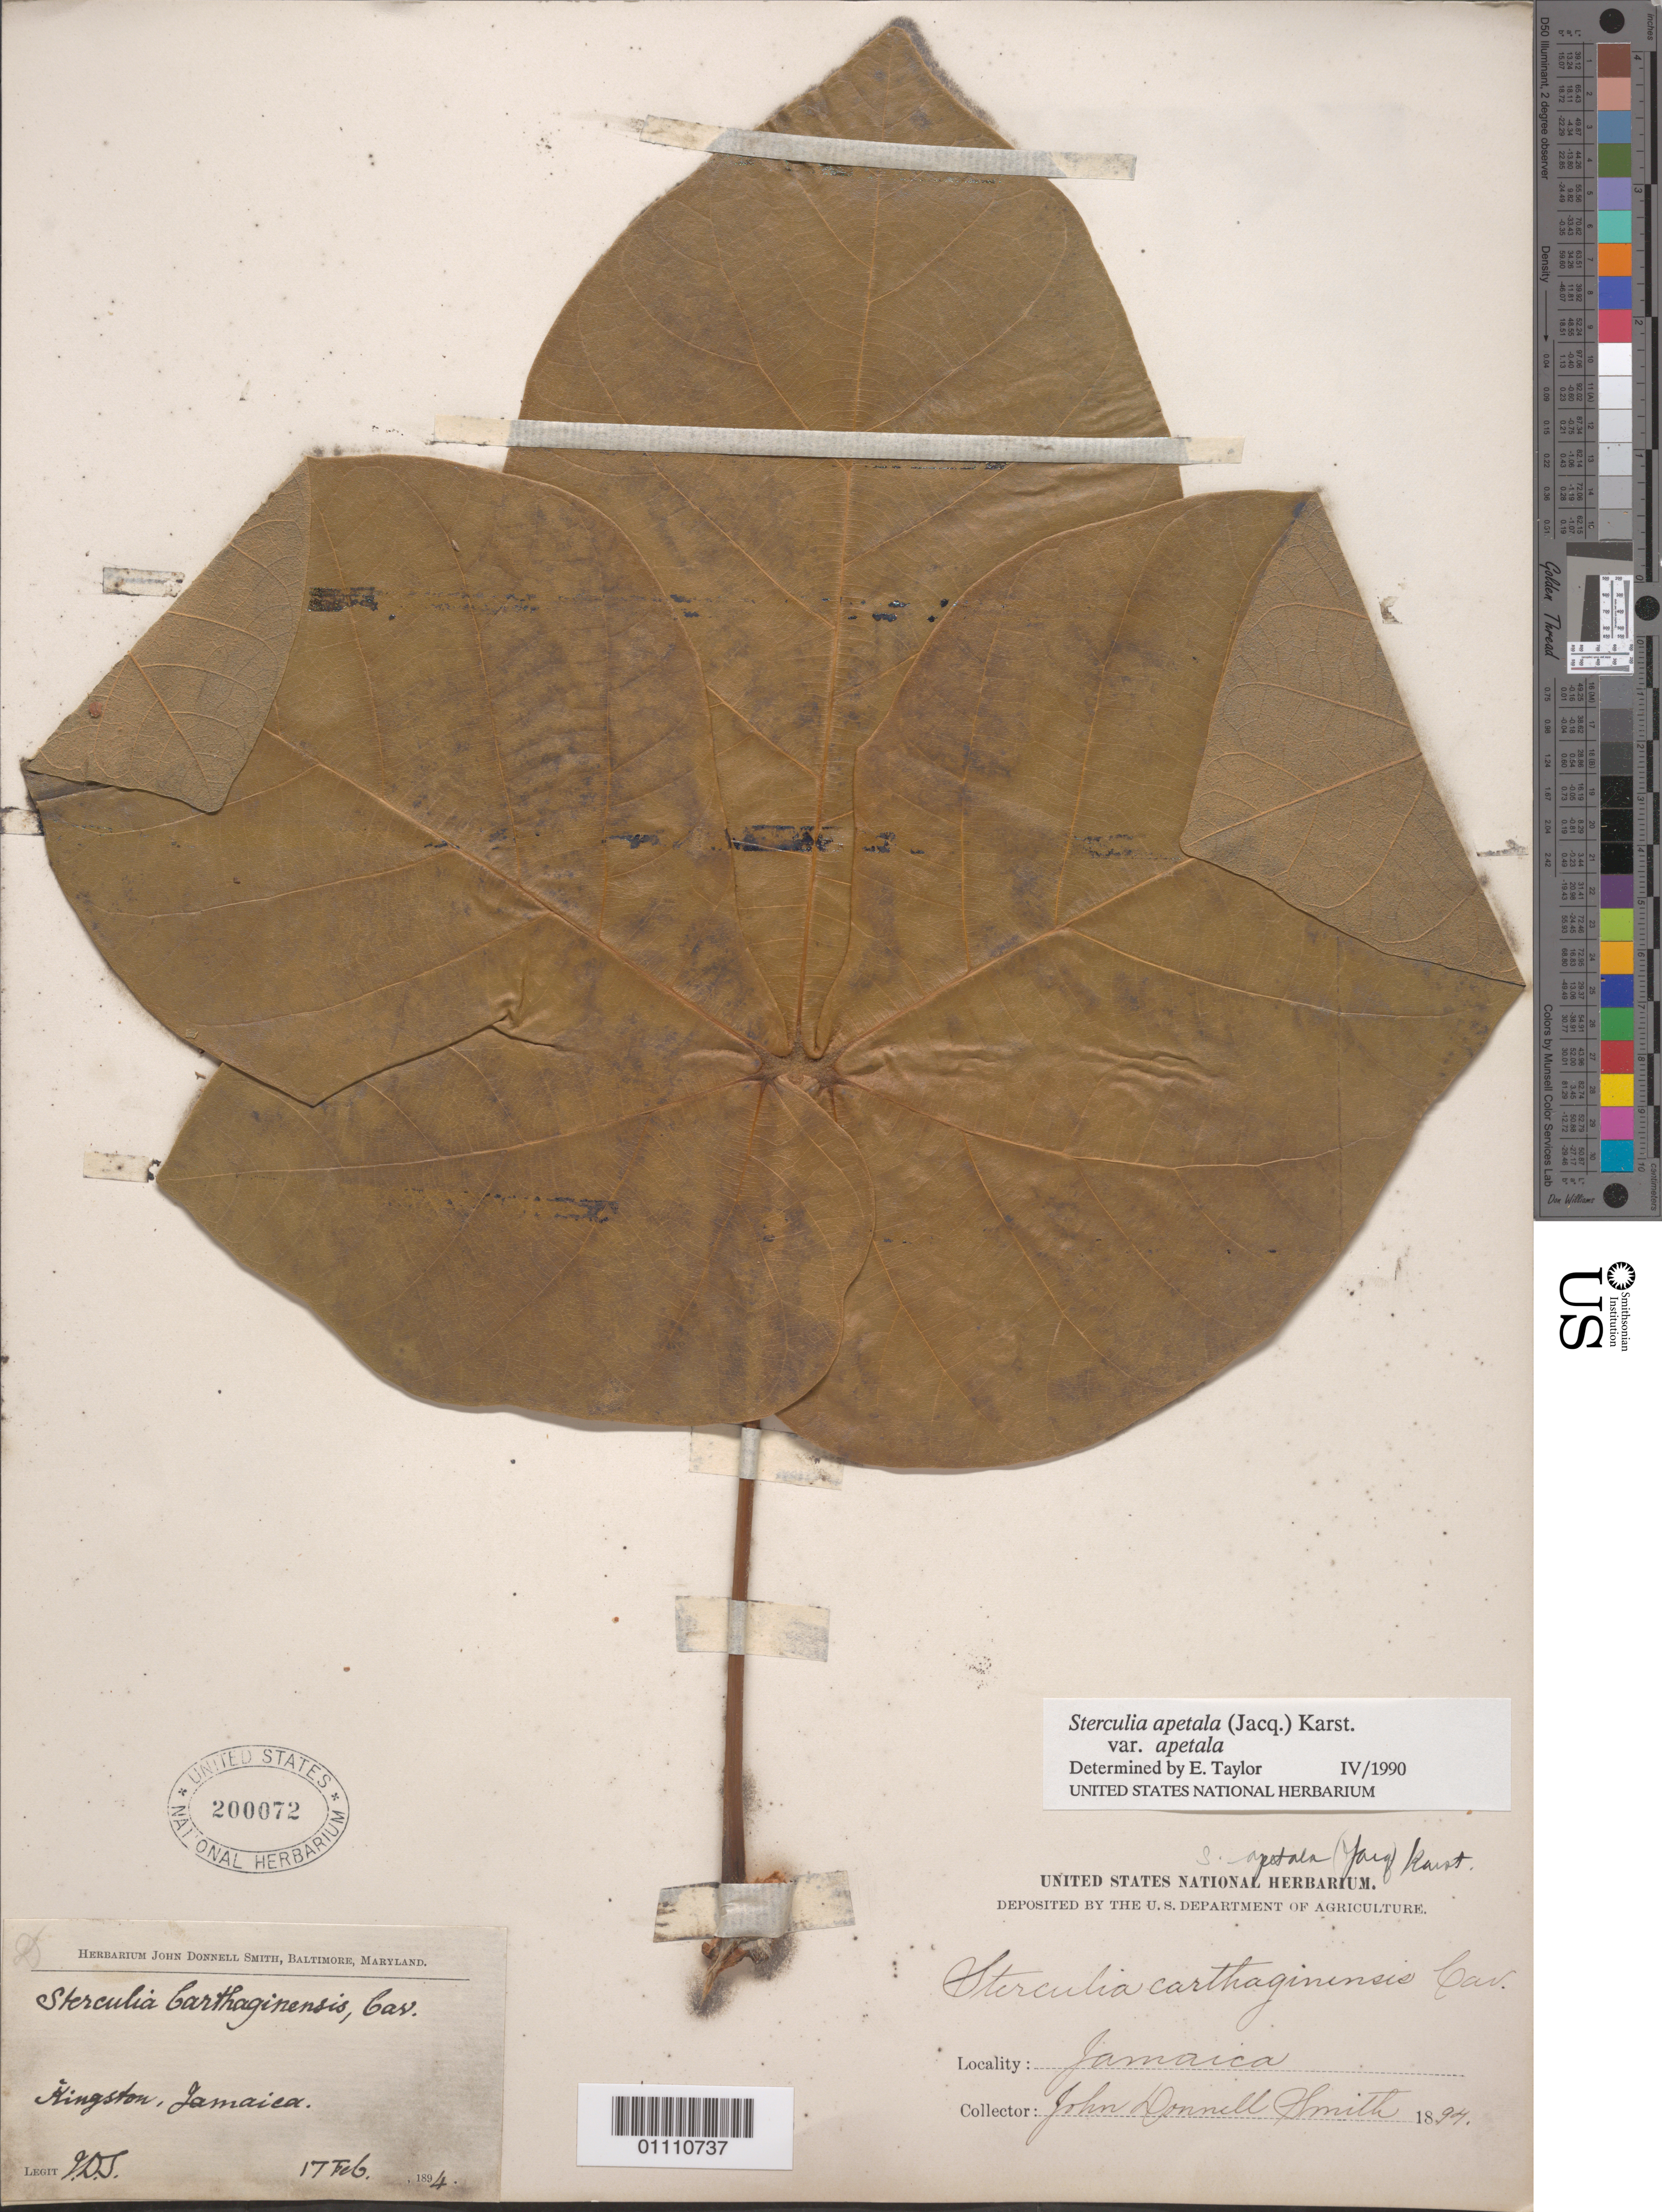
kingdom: Plantae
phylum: Tracheophyta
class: Magnoliopsida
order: Malvales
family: Malvaceae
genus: Sterculia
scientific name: Sterculia apetala var. apetala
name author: (Jacq.) H. Karst.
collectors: J. Donnell Smith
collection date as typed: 17 Feb 1894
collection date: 1894-02-17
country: Jamaica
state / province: Kingston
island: Jamaica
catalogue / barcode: US 200072